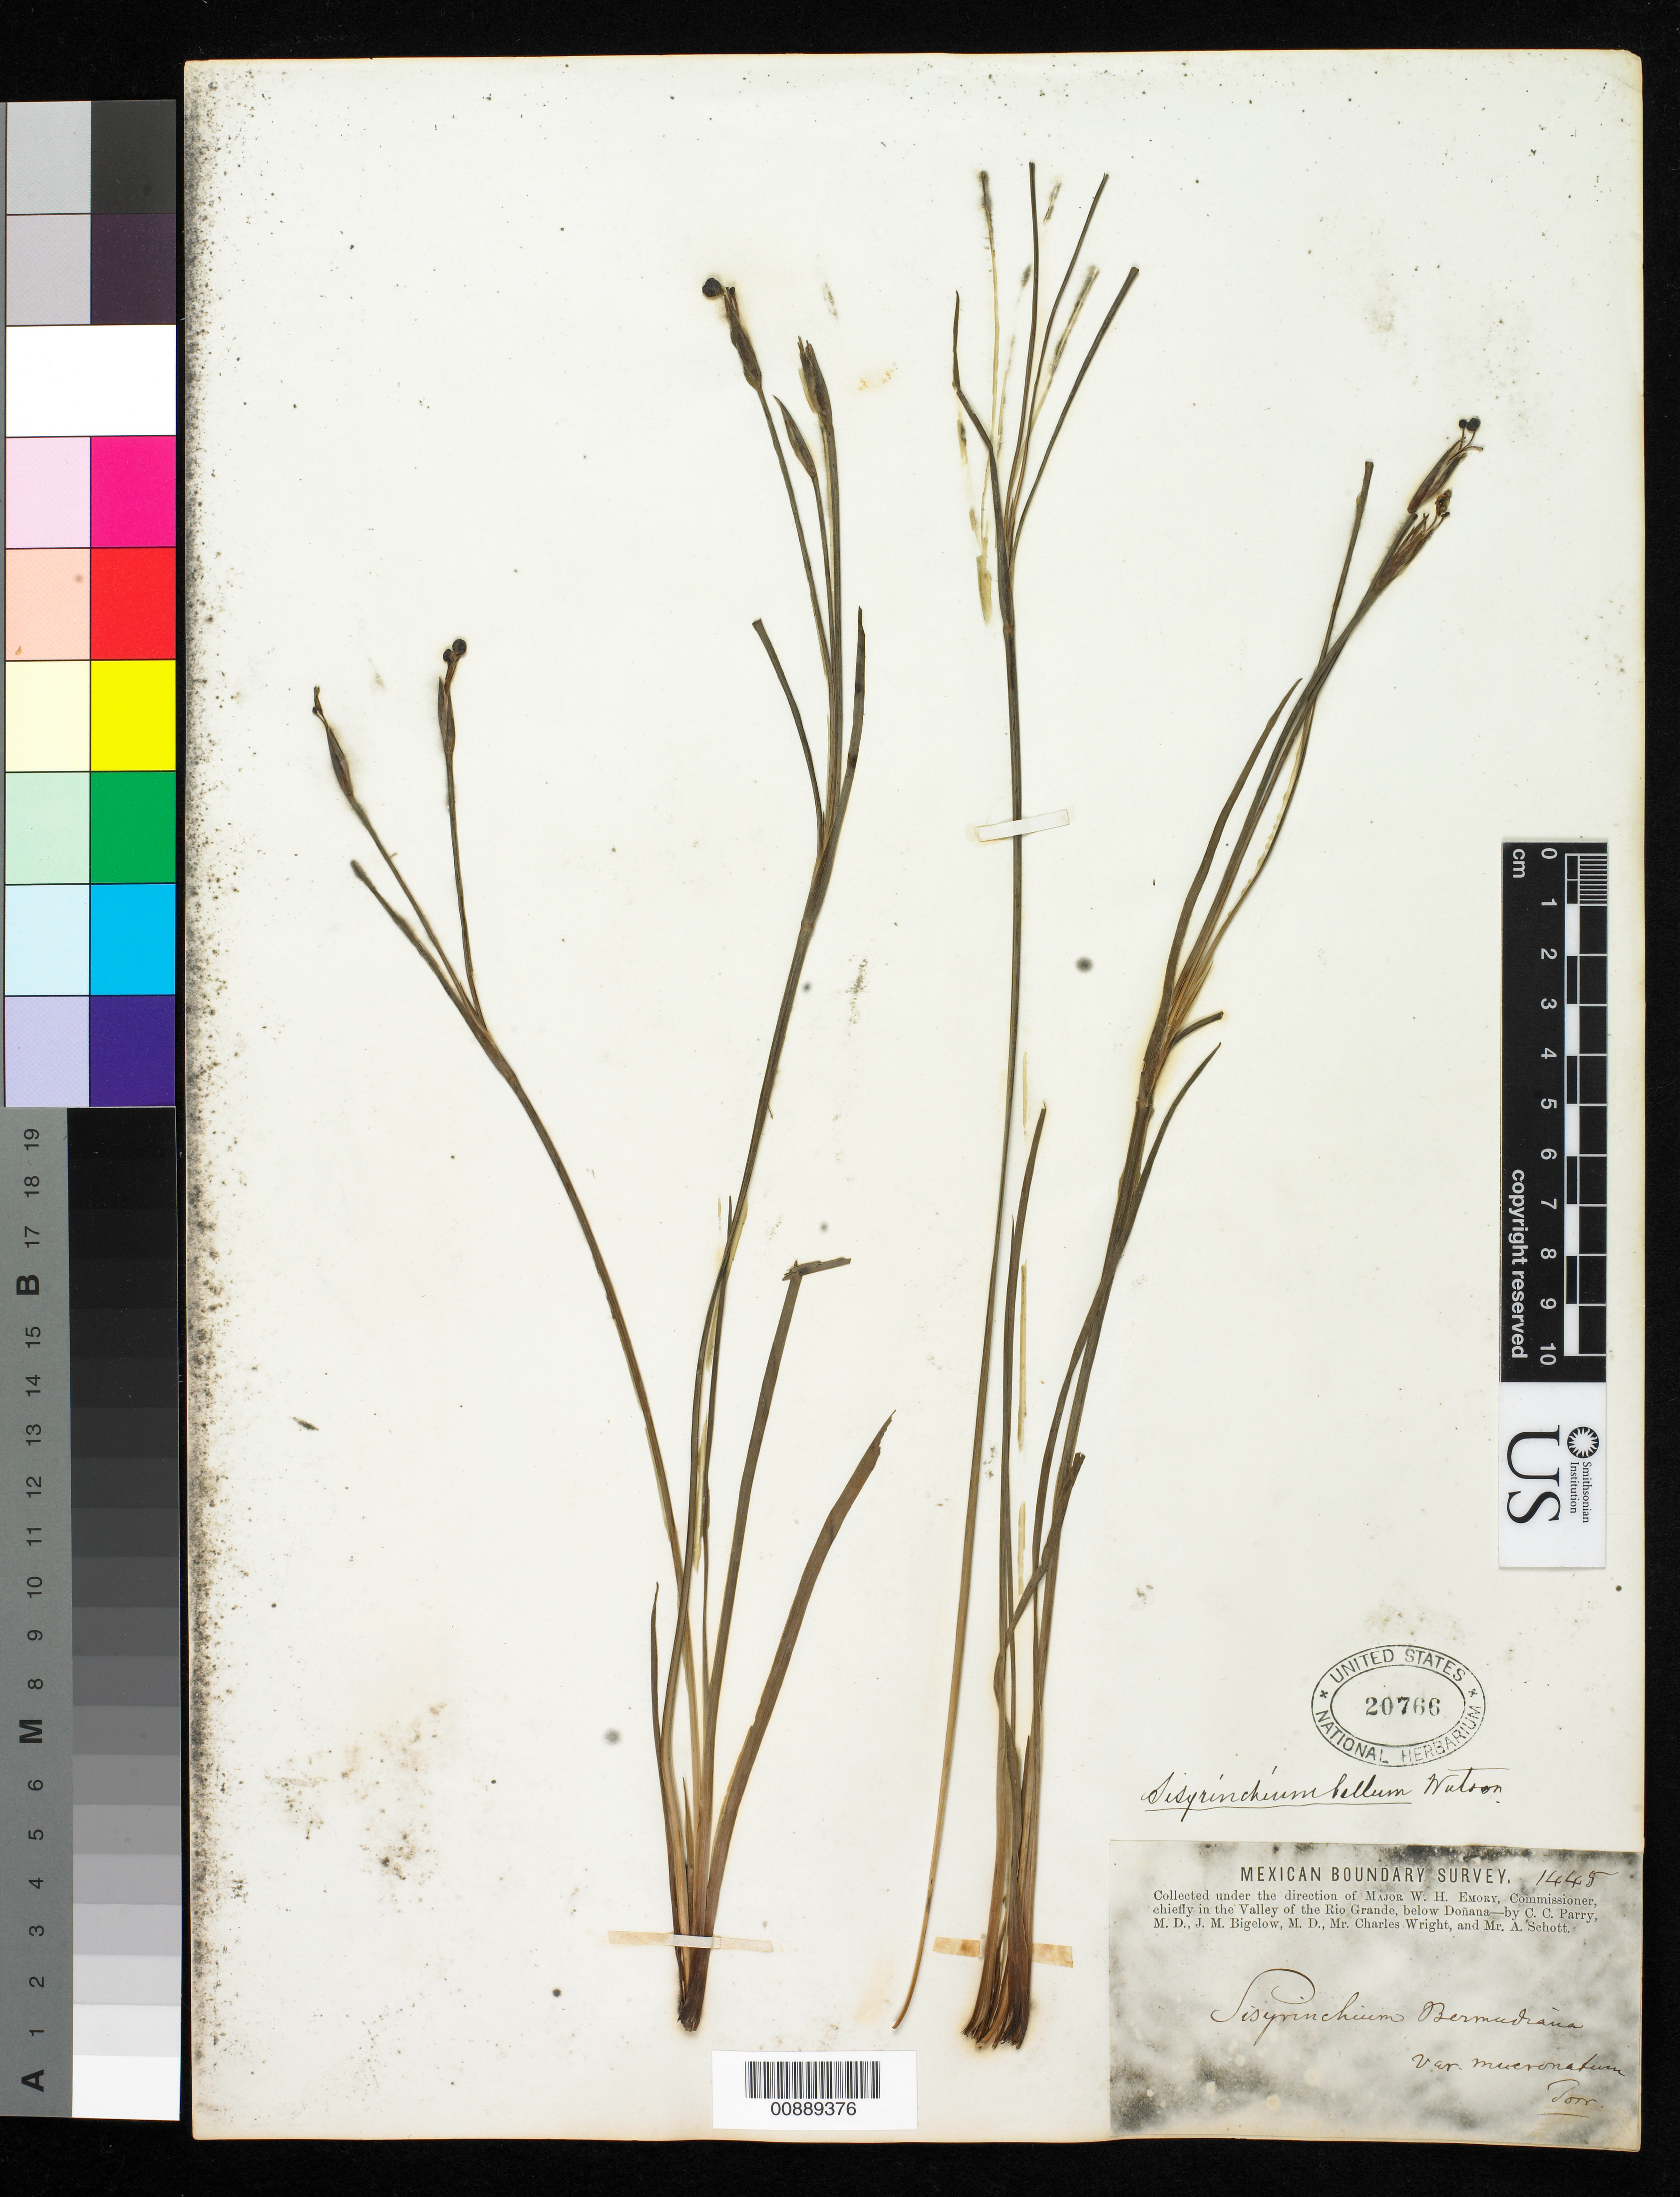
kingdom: Plantae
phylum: Tracheophyta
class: Liliopsida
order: Asparagales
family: Iridaceae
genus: Sisyrinchium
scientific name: Sisyrinchium bellum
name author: S. Watson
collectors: C. C. Parry, J. M. Bigelow, C. Wright & A. C. V. Schott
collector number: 1445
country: United States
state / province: New Mexico / Texas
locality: Valley of the Rio Grande, below Doñana.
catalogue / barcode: US 20766